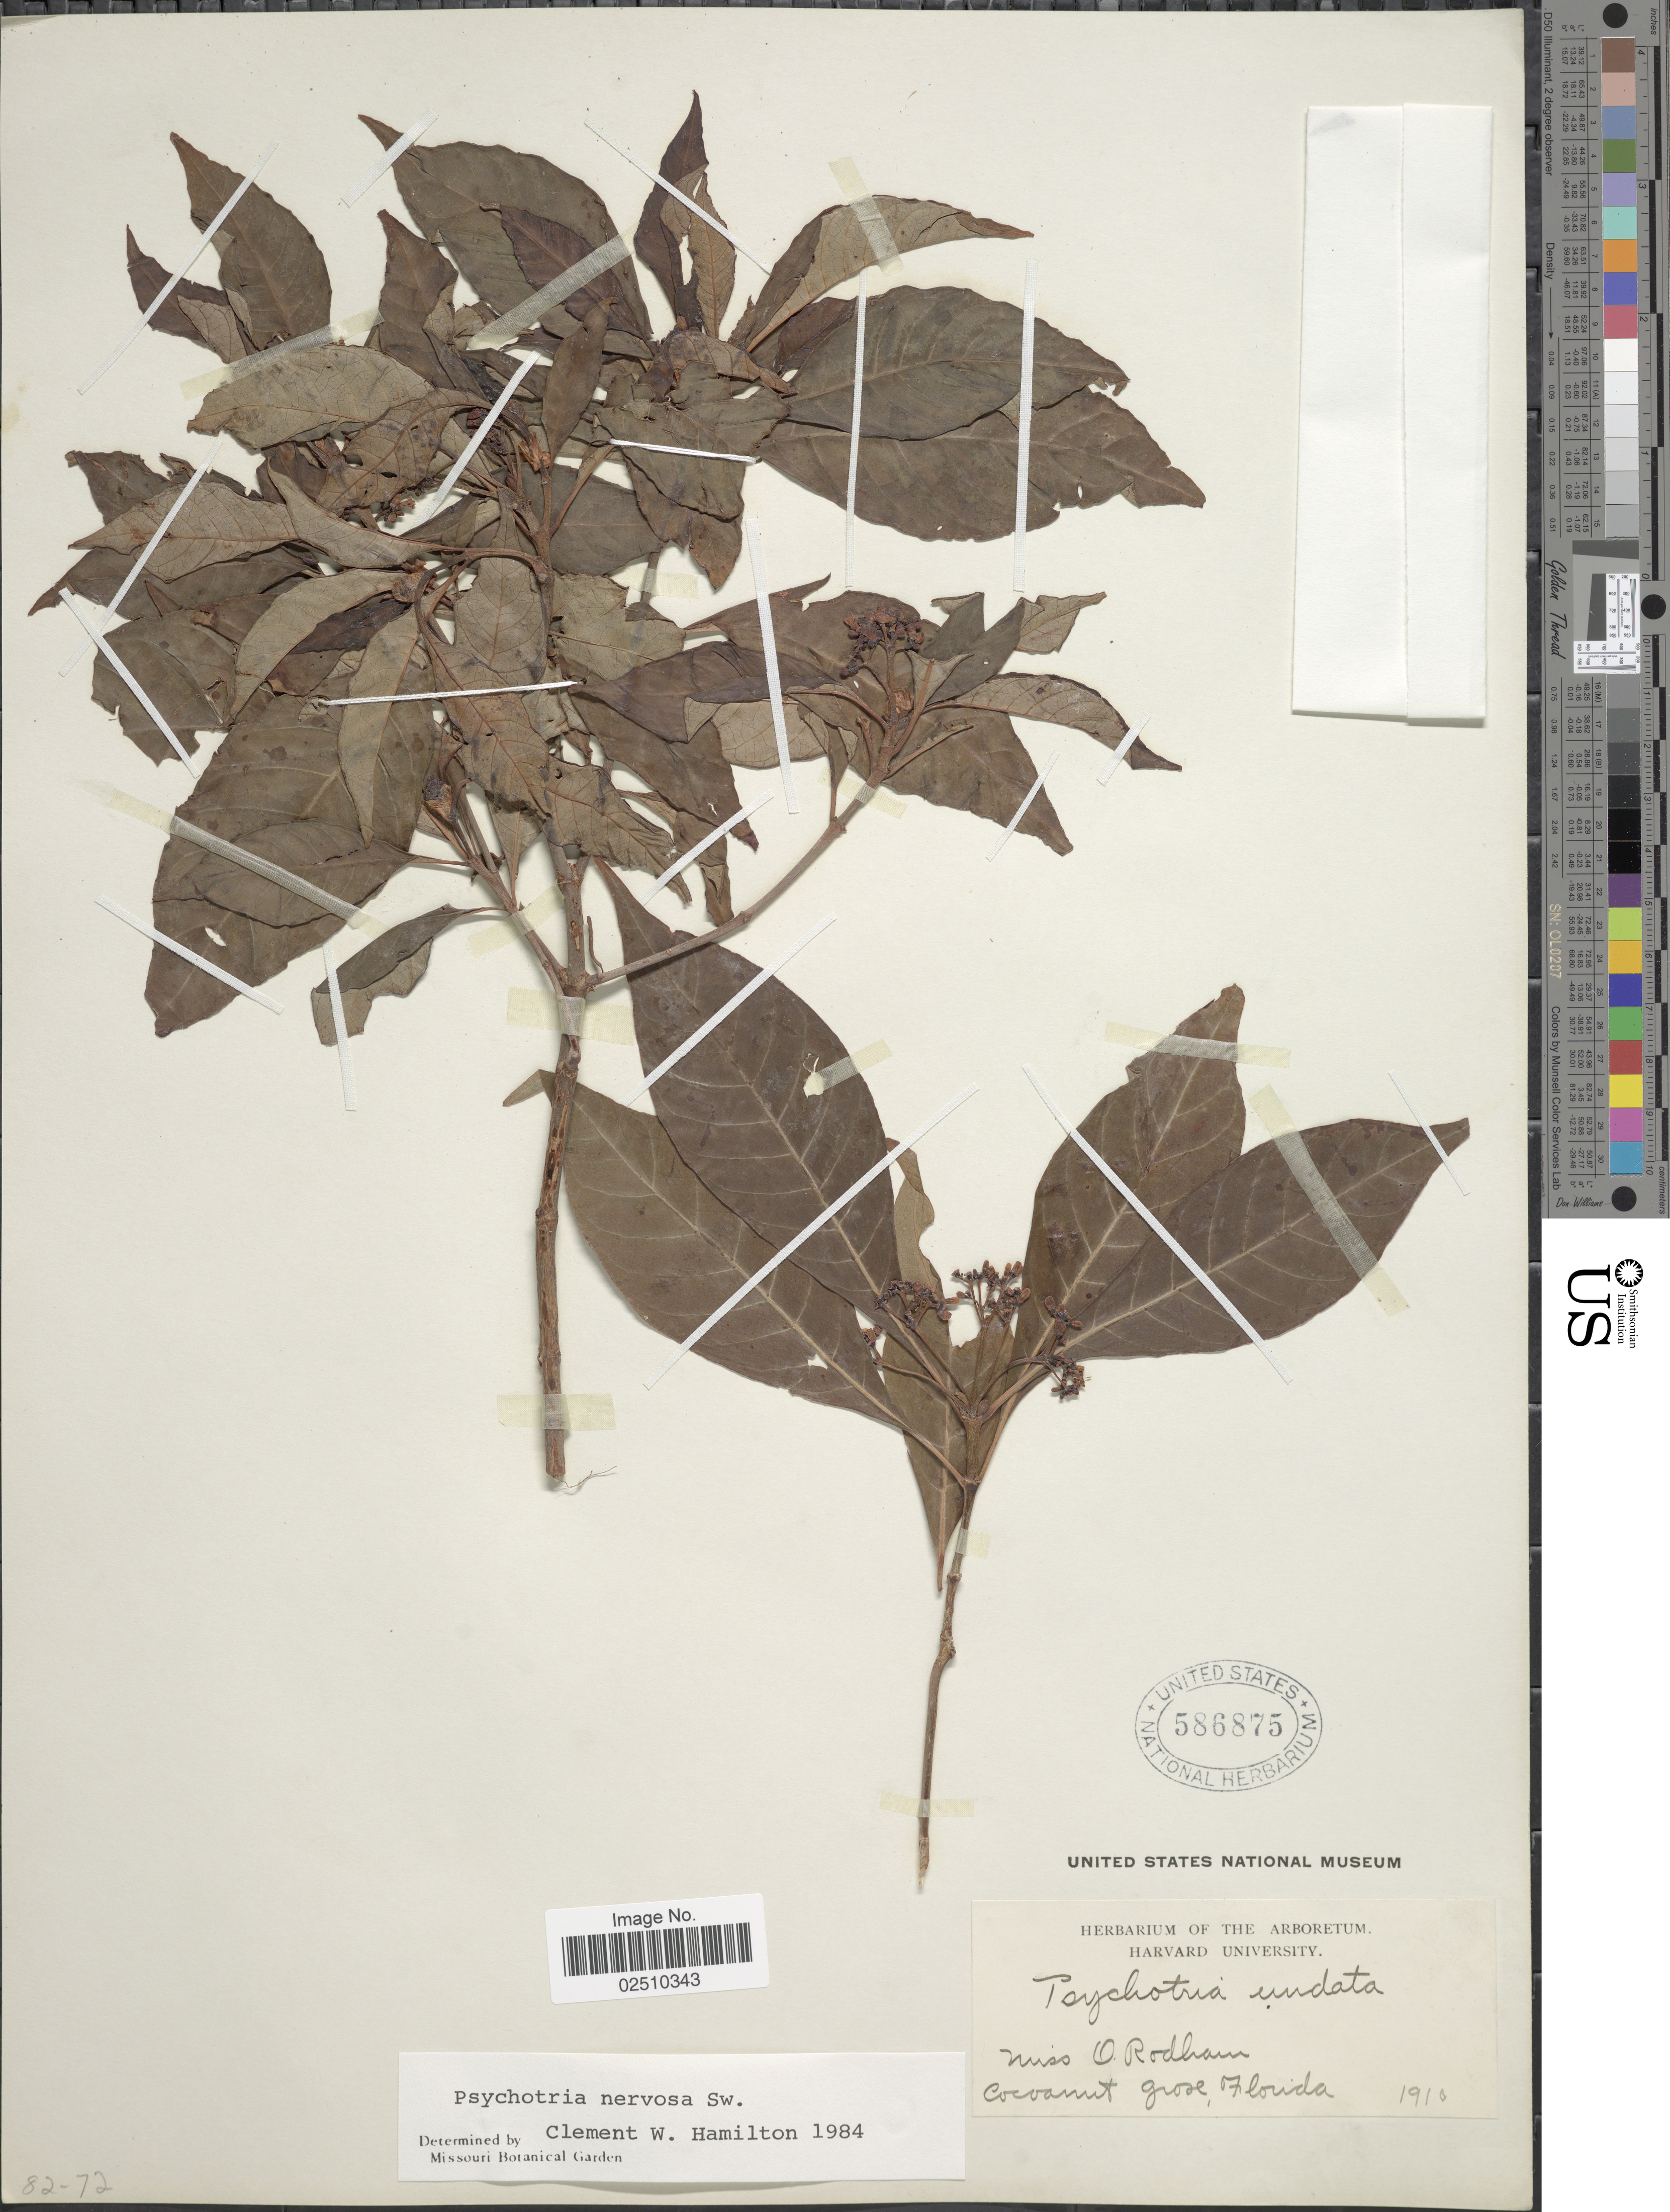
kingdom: Plantae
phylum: Tracheophyta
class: Magnoliopsida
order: Gentianales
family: Rubiaceae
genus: Psychotria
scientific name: Psychotria nervosa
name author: Sw.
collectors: O. Rodham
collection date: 1910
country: United States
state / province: Florida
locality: Cocoanut Grove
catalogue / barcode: US 586875